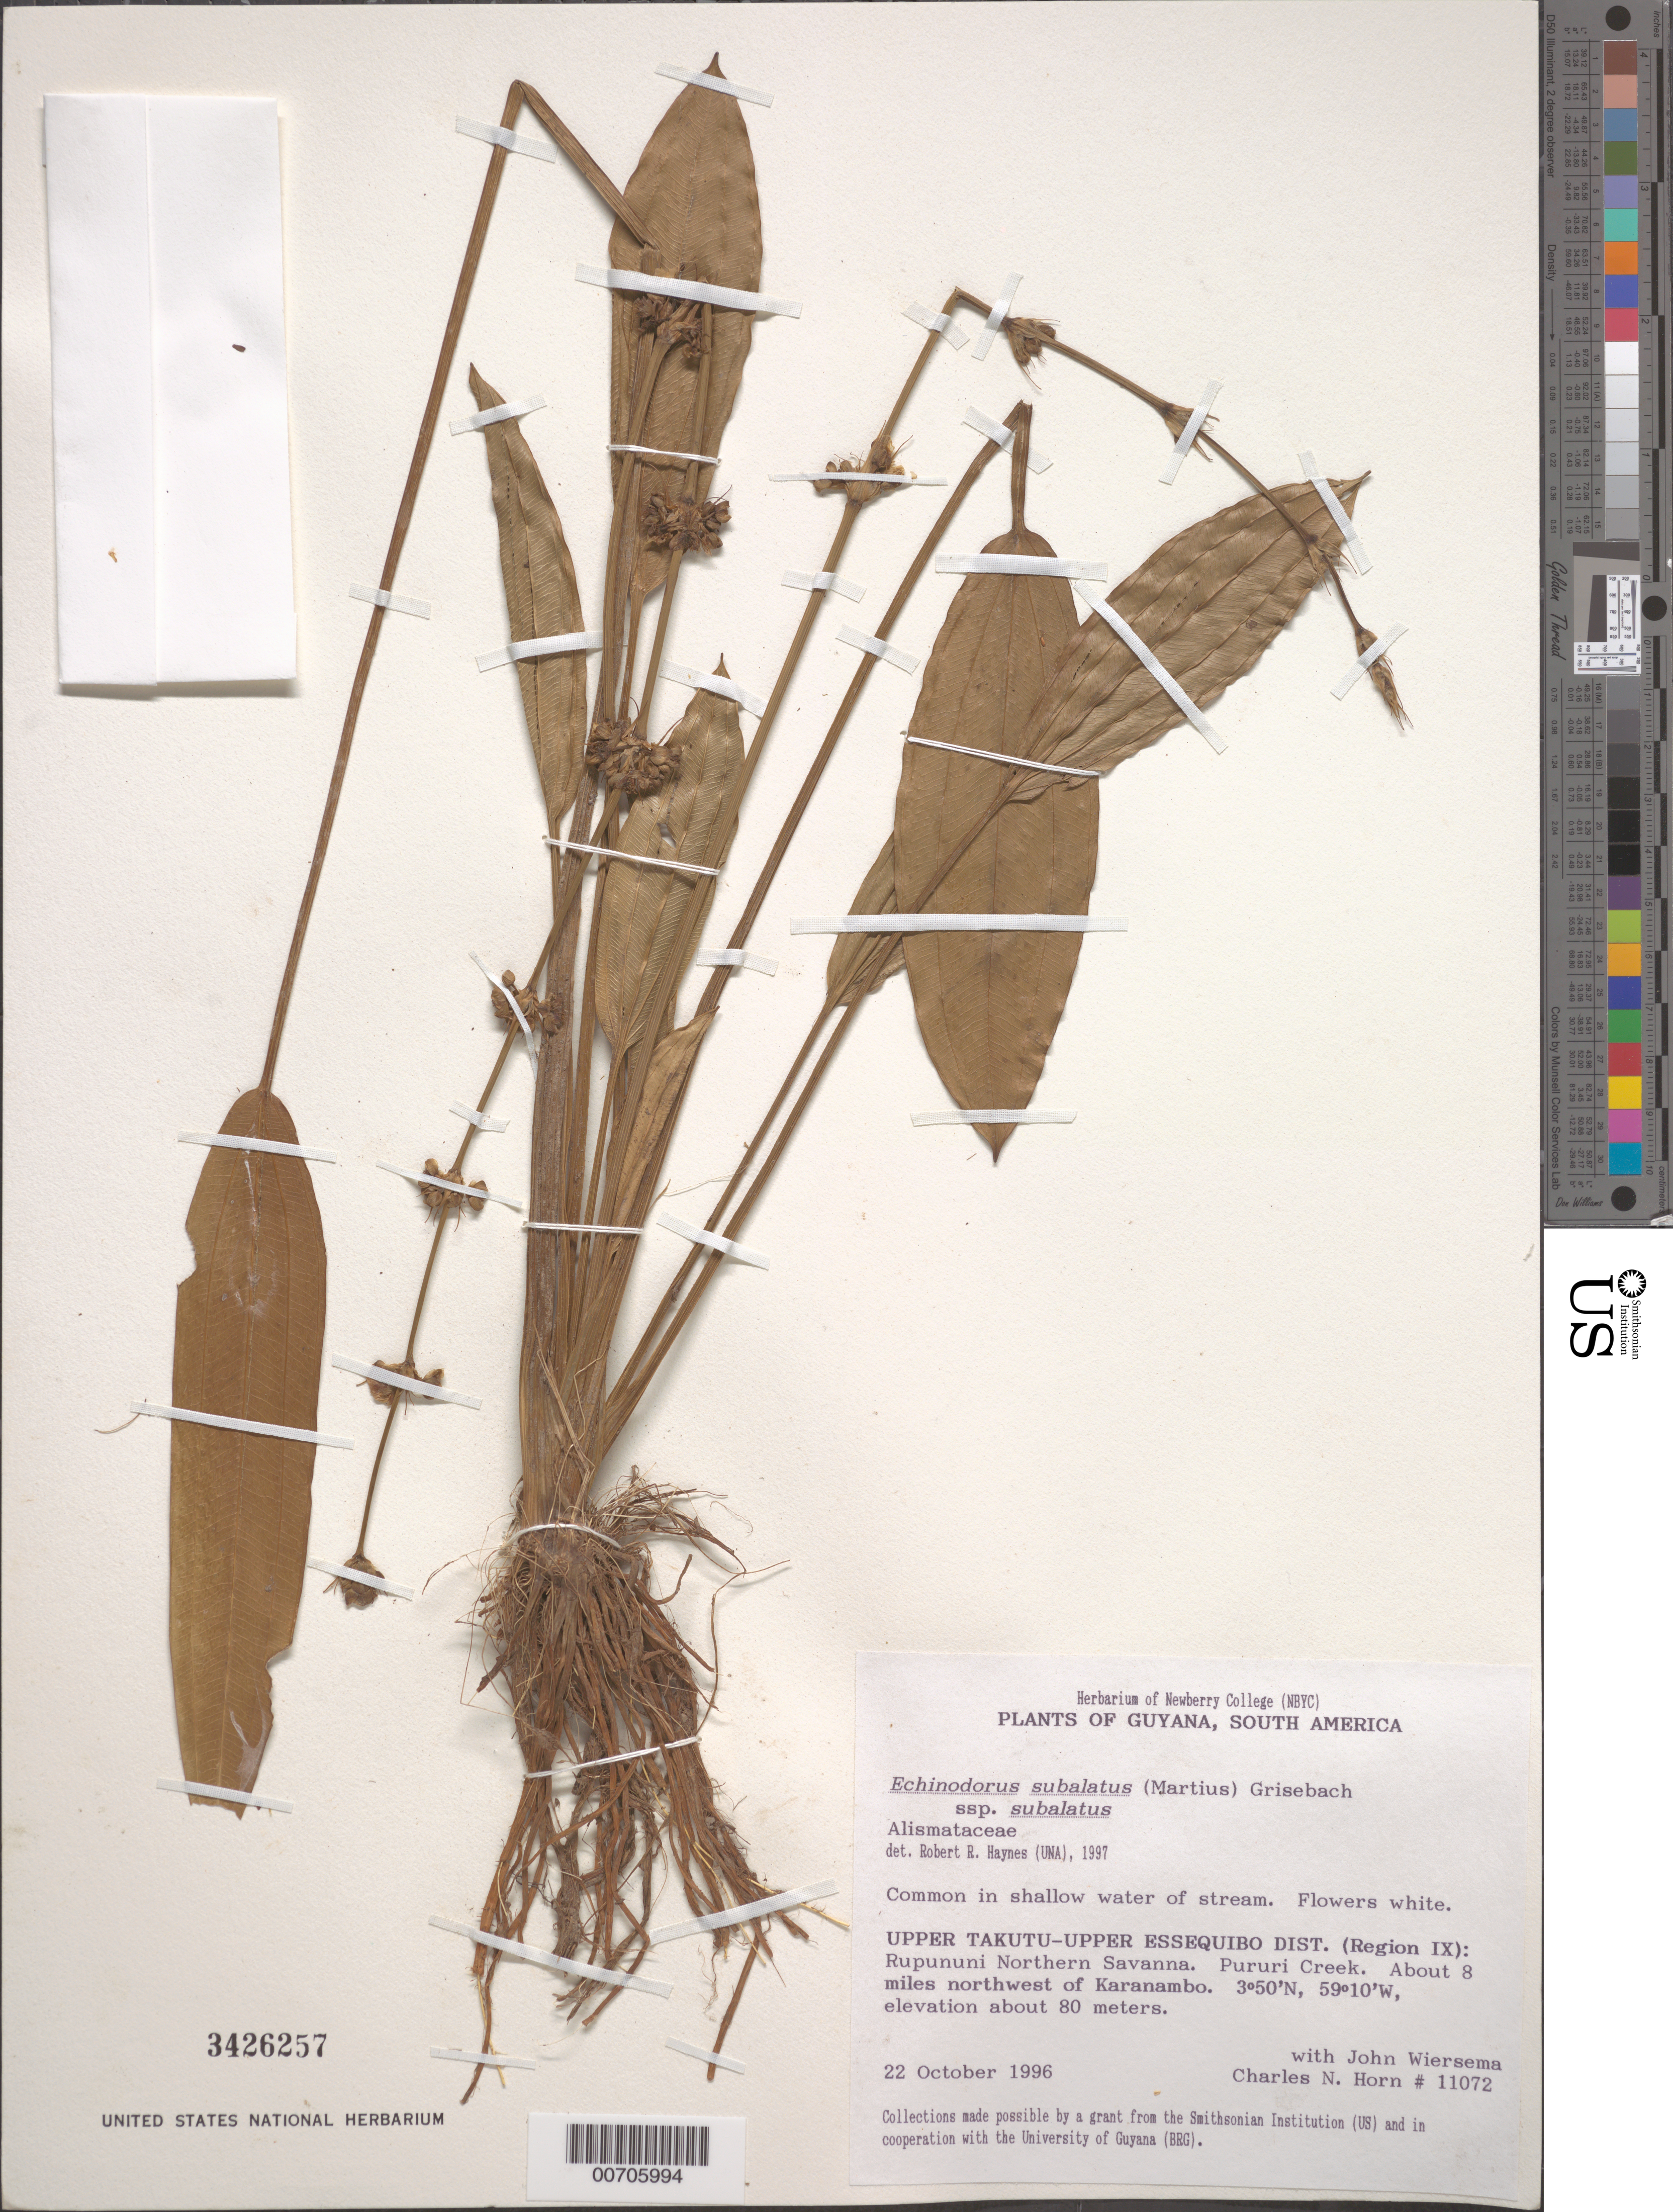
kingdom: Plantae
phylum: Tracheophyta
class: Liliopsida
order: Alismatales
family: Alismataceae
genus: Echinodorus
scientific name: Echinodorus subalatus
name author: (Mart.) Griseb.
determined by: Kral, Robert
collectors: C. N. Horn & J. H. Wiersema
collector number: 11072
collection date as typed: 22-Oct-96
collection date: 1996-10-22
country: Guyana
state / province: U. Takutu-U. Essequibo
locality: Rupununi Northern Savanna, Pururi Creek, 8 mi NW of Karanambo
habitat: Shallow water of stream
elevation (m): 80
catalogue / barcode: US 3426257